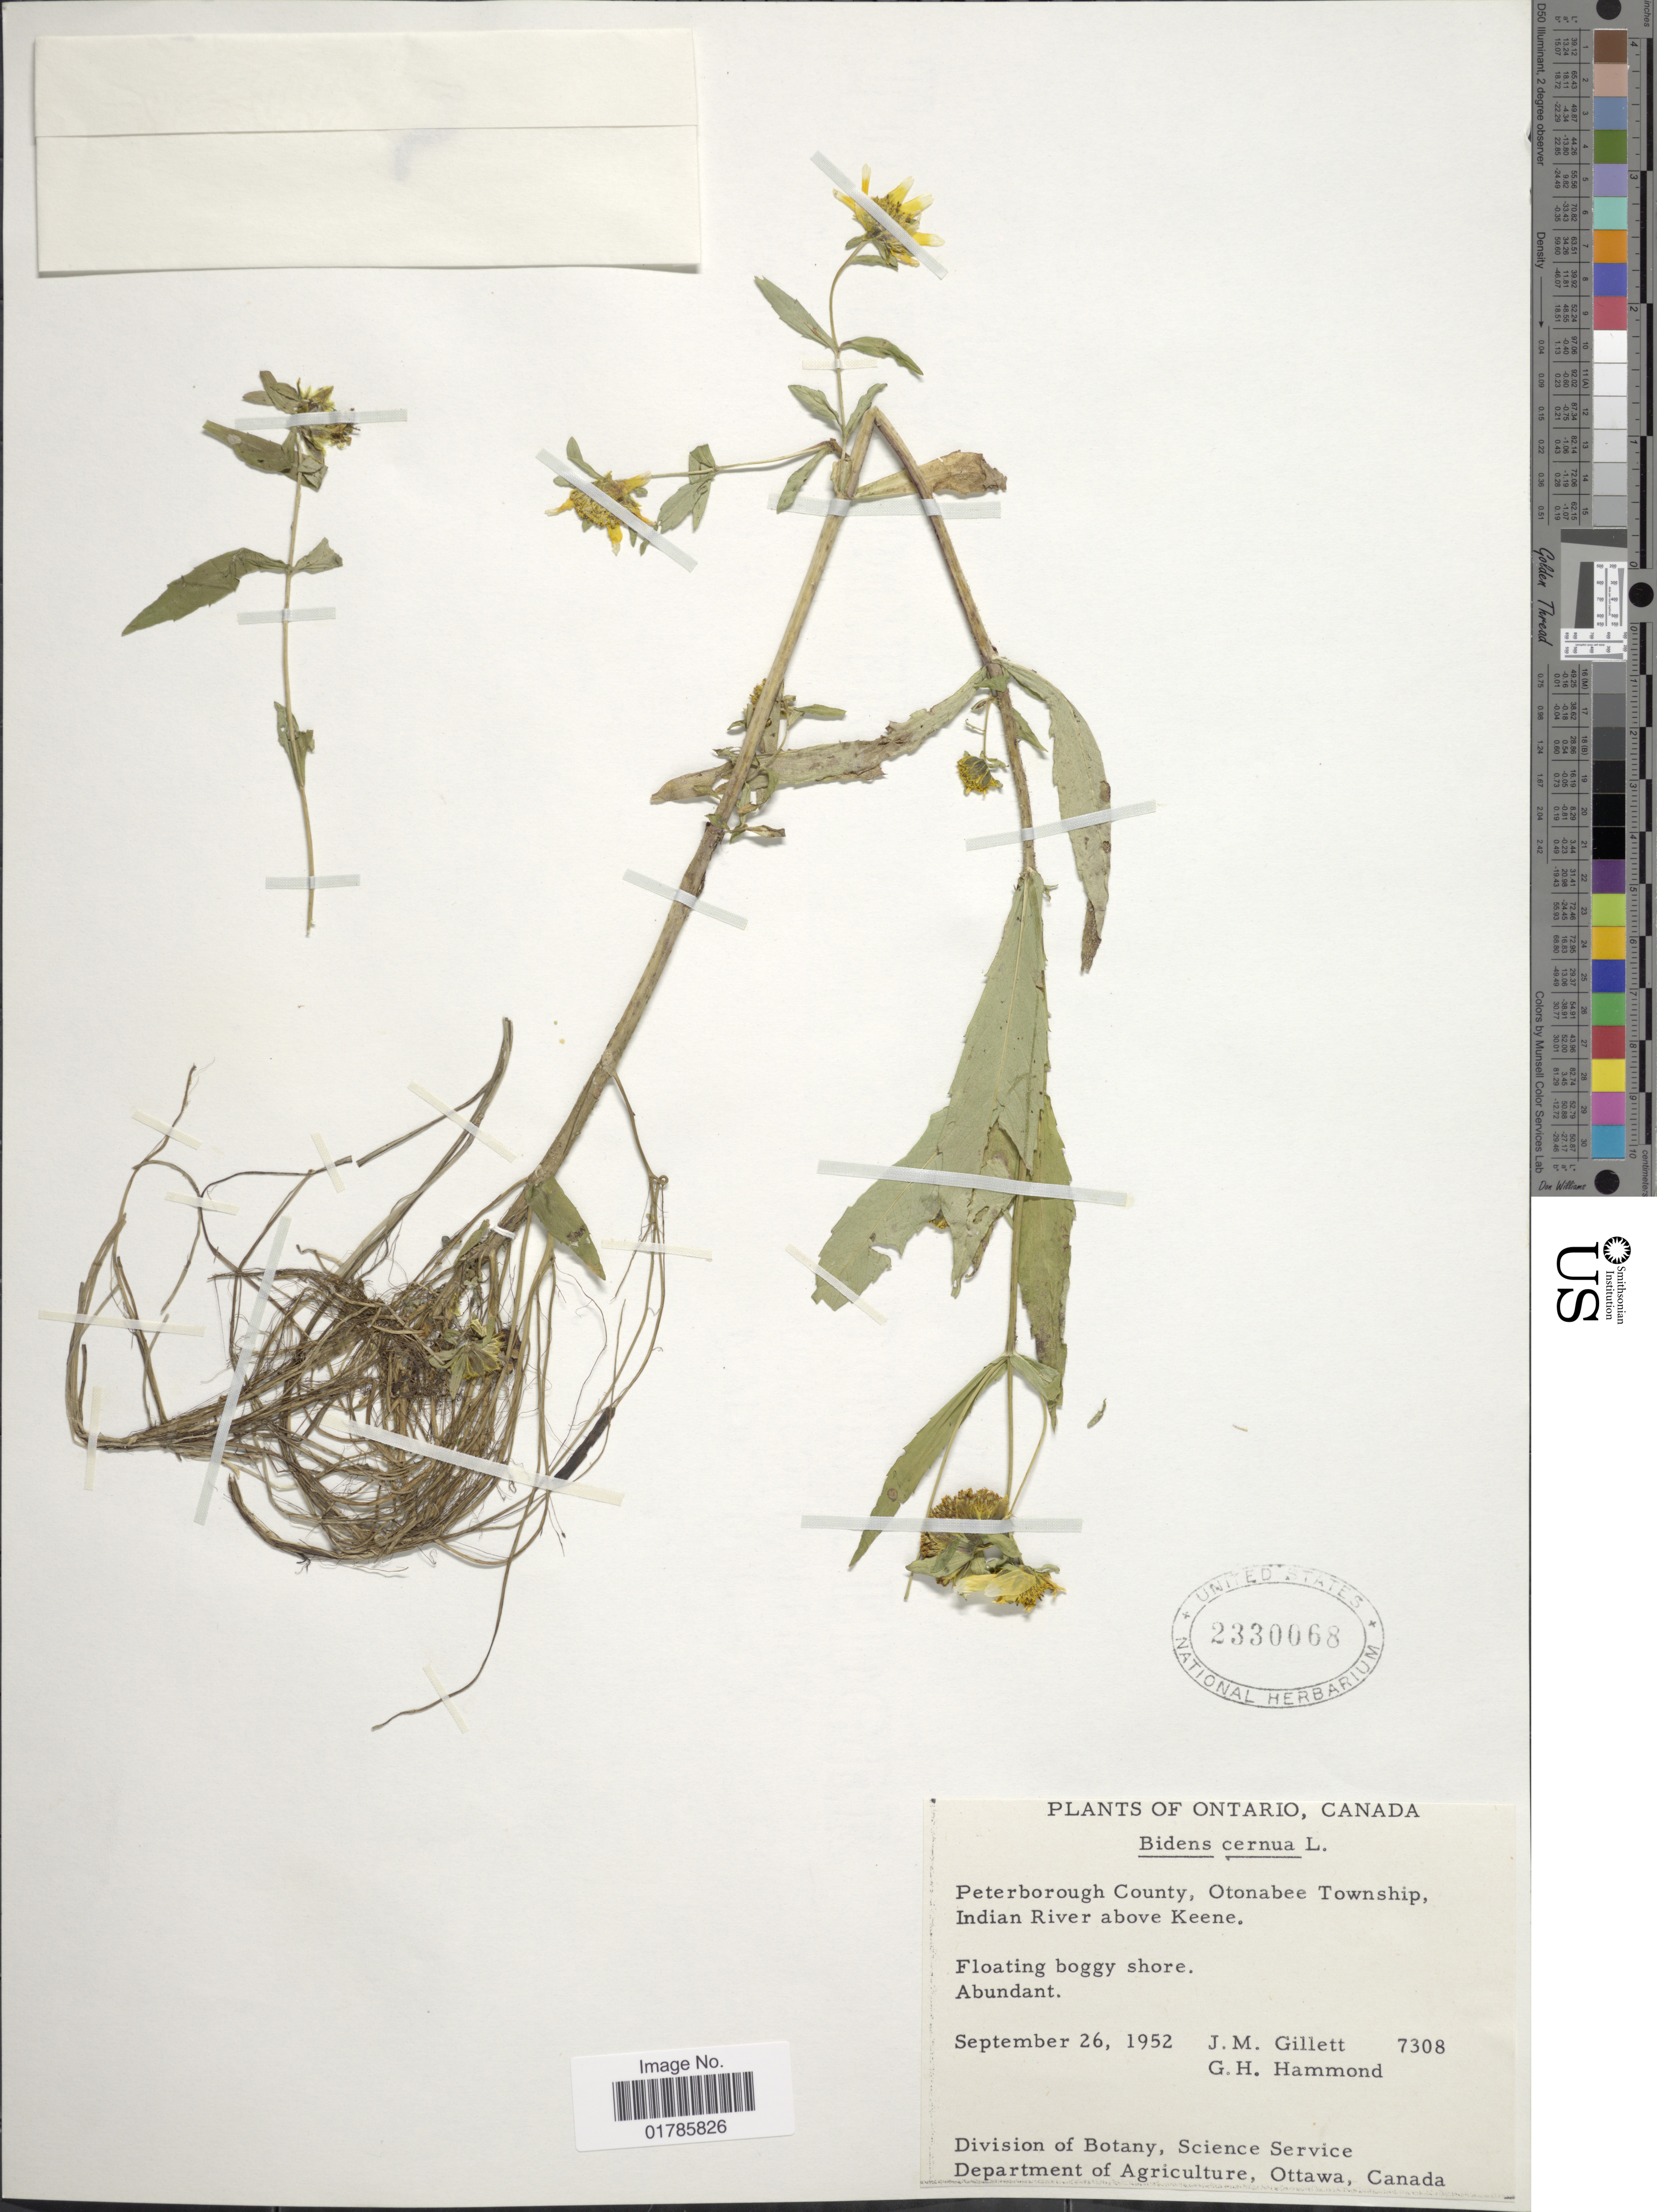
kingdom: Plantae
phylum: Tracheophyta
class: Magnoliopsida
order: Asterales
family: Asteraceae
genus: Bidens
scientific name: Bidens cernua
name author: L.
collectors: J. M. Gillett & G. Hammond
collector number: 7308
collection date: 1952-09-26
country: Canada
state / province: Ontario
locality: Peterborough County, Otonabee Township, Indian River above Keene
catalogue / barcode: US 2330068